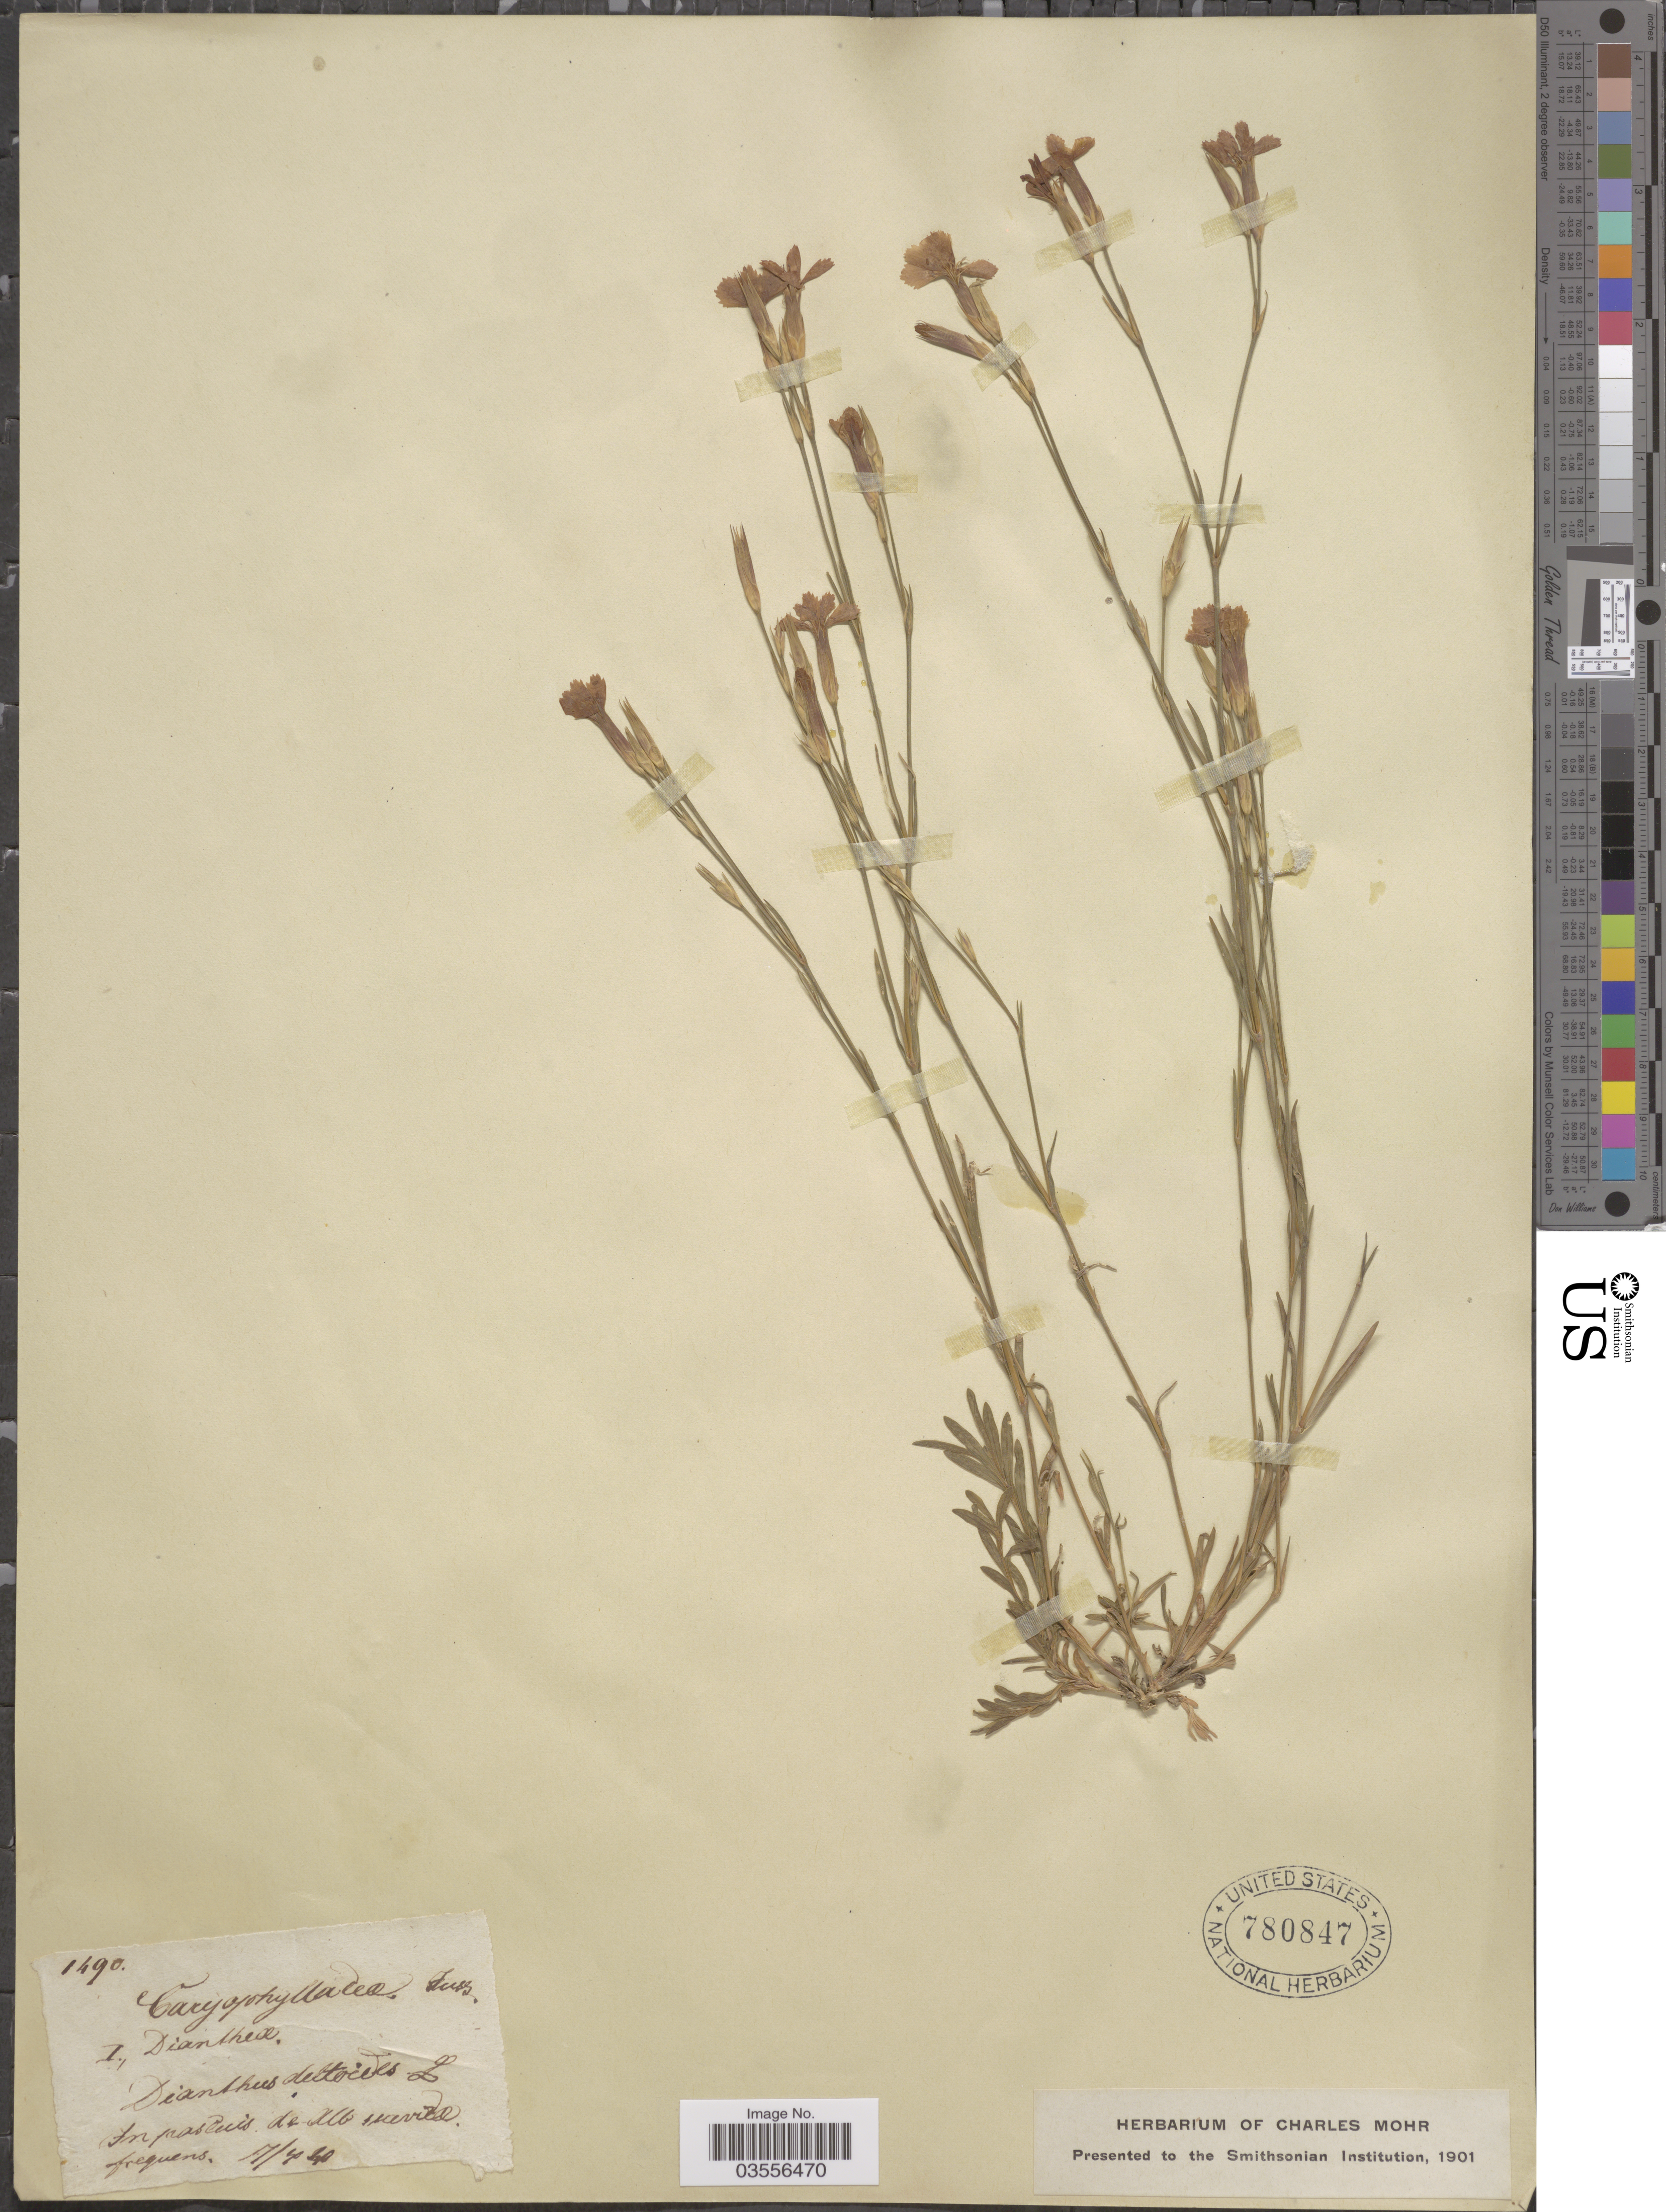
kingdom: Plantae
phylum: Tracheophyta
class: Magnoliopsida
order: Caryophyllales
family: Caryophyllaceae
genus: Dianthus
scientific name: Dianthus deltoides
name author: L.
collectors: ex herb. Charles Mohr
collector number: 1490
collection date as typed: Transcribed d/m/y: 7/4/40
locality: In pascuis de Alb [interpreted] Suevide [interpreted].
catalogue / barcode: US 780847